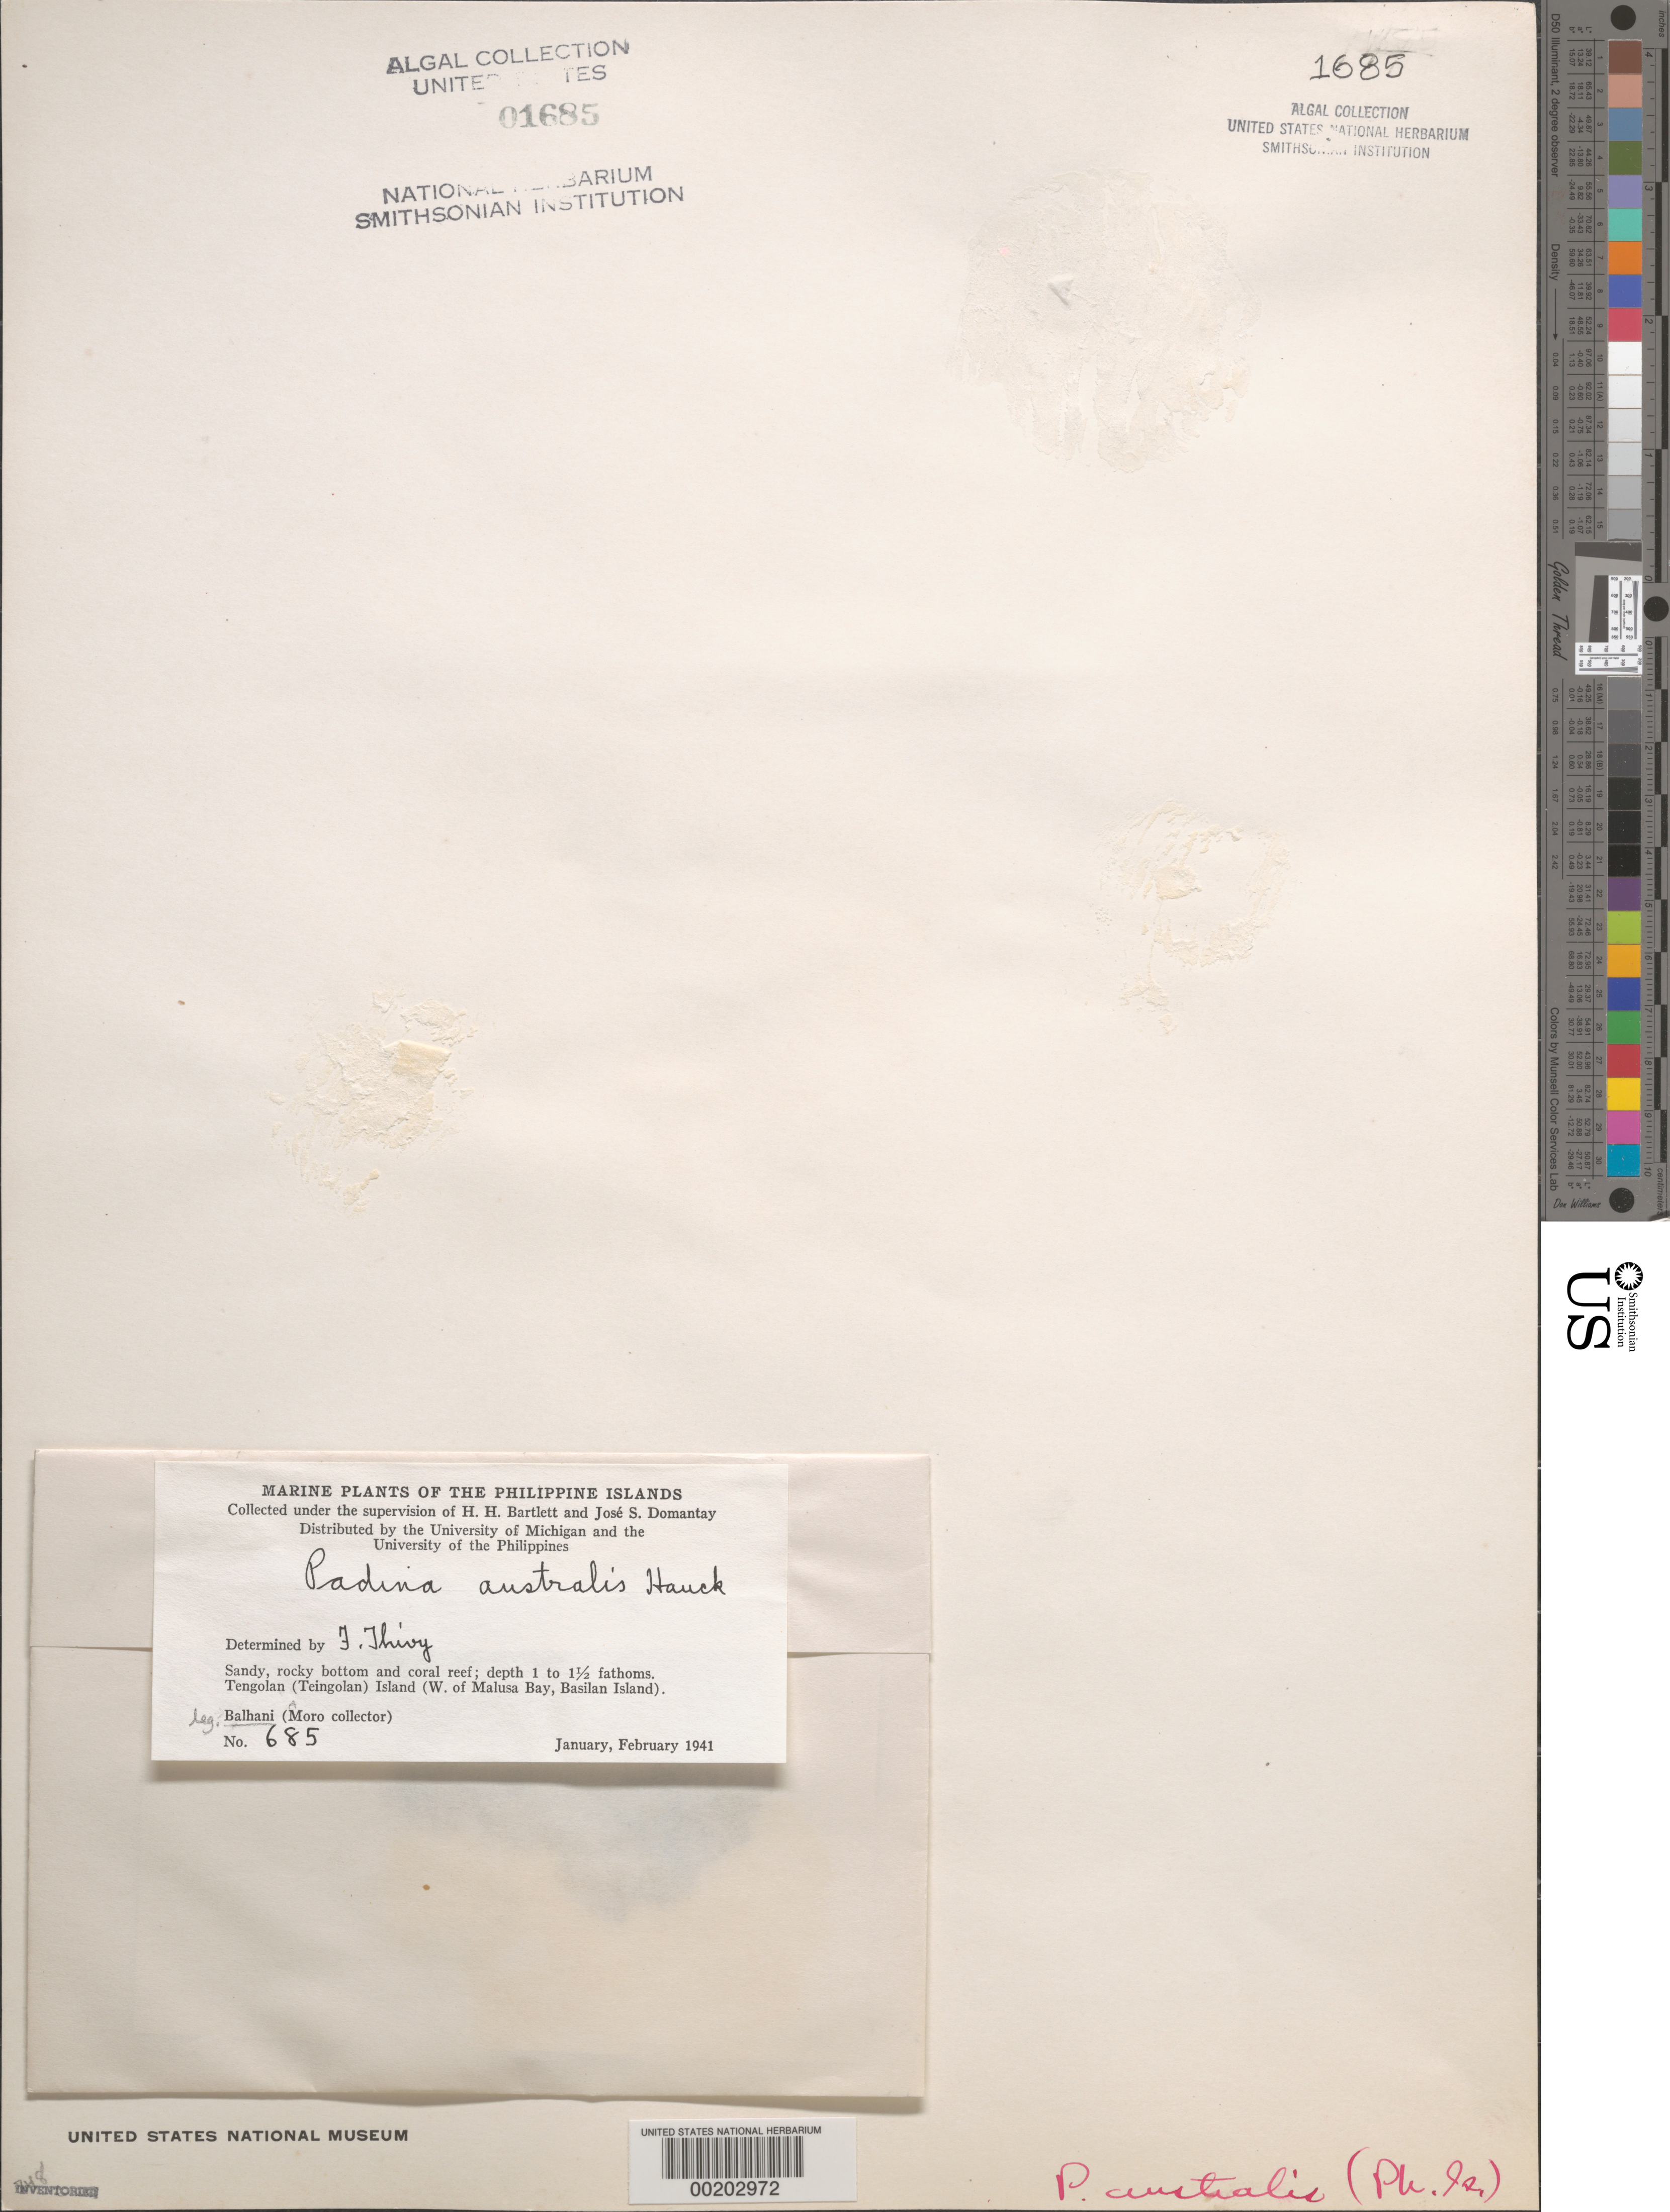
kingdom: Chromista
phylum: Ochrophyta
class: Phaeophyceae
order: Dictyotales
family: Dictyotaceae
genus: Padina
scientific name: Padina australis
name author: Hauck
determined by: Thivy, F.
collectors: -. Balhani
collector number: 685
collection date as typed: Jan 1941 AND -- Feb 1941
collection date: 1941-01,1941-02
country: Philippines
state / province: Muslim Mindanao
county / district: Basilan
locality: Tengolan island, west of malusa bay, basilan island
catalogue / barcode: US 1685